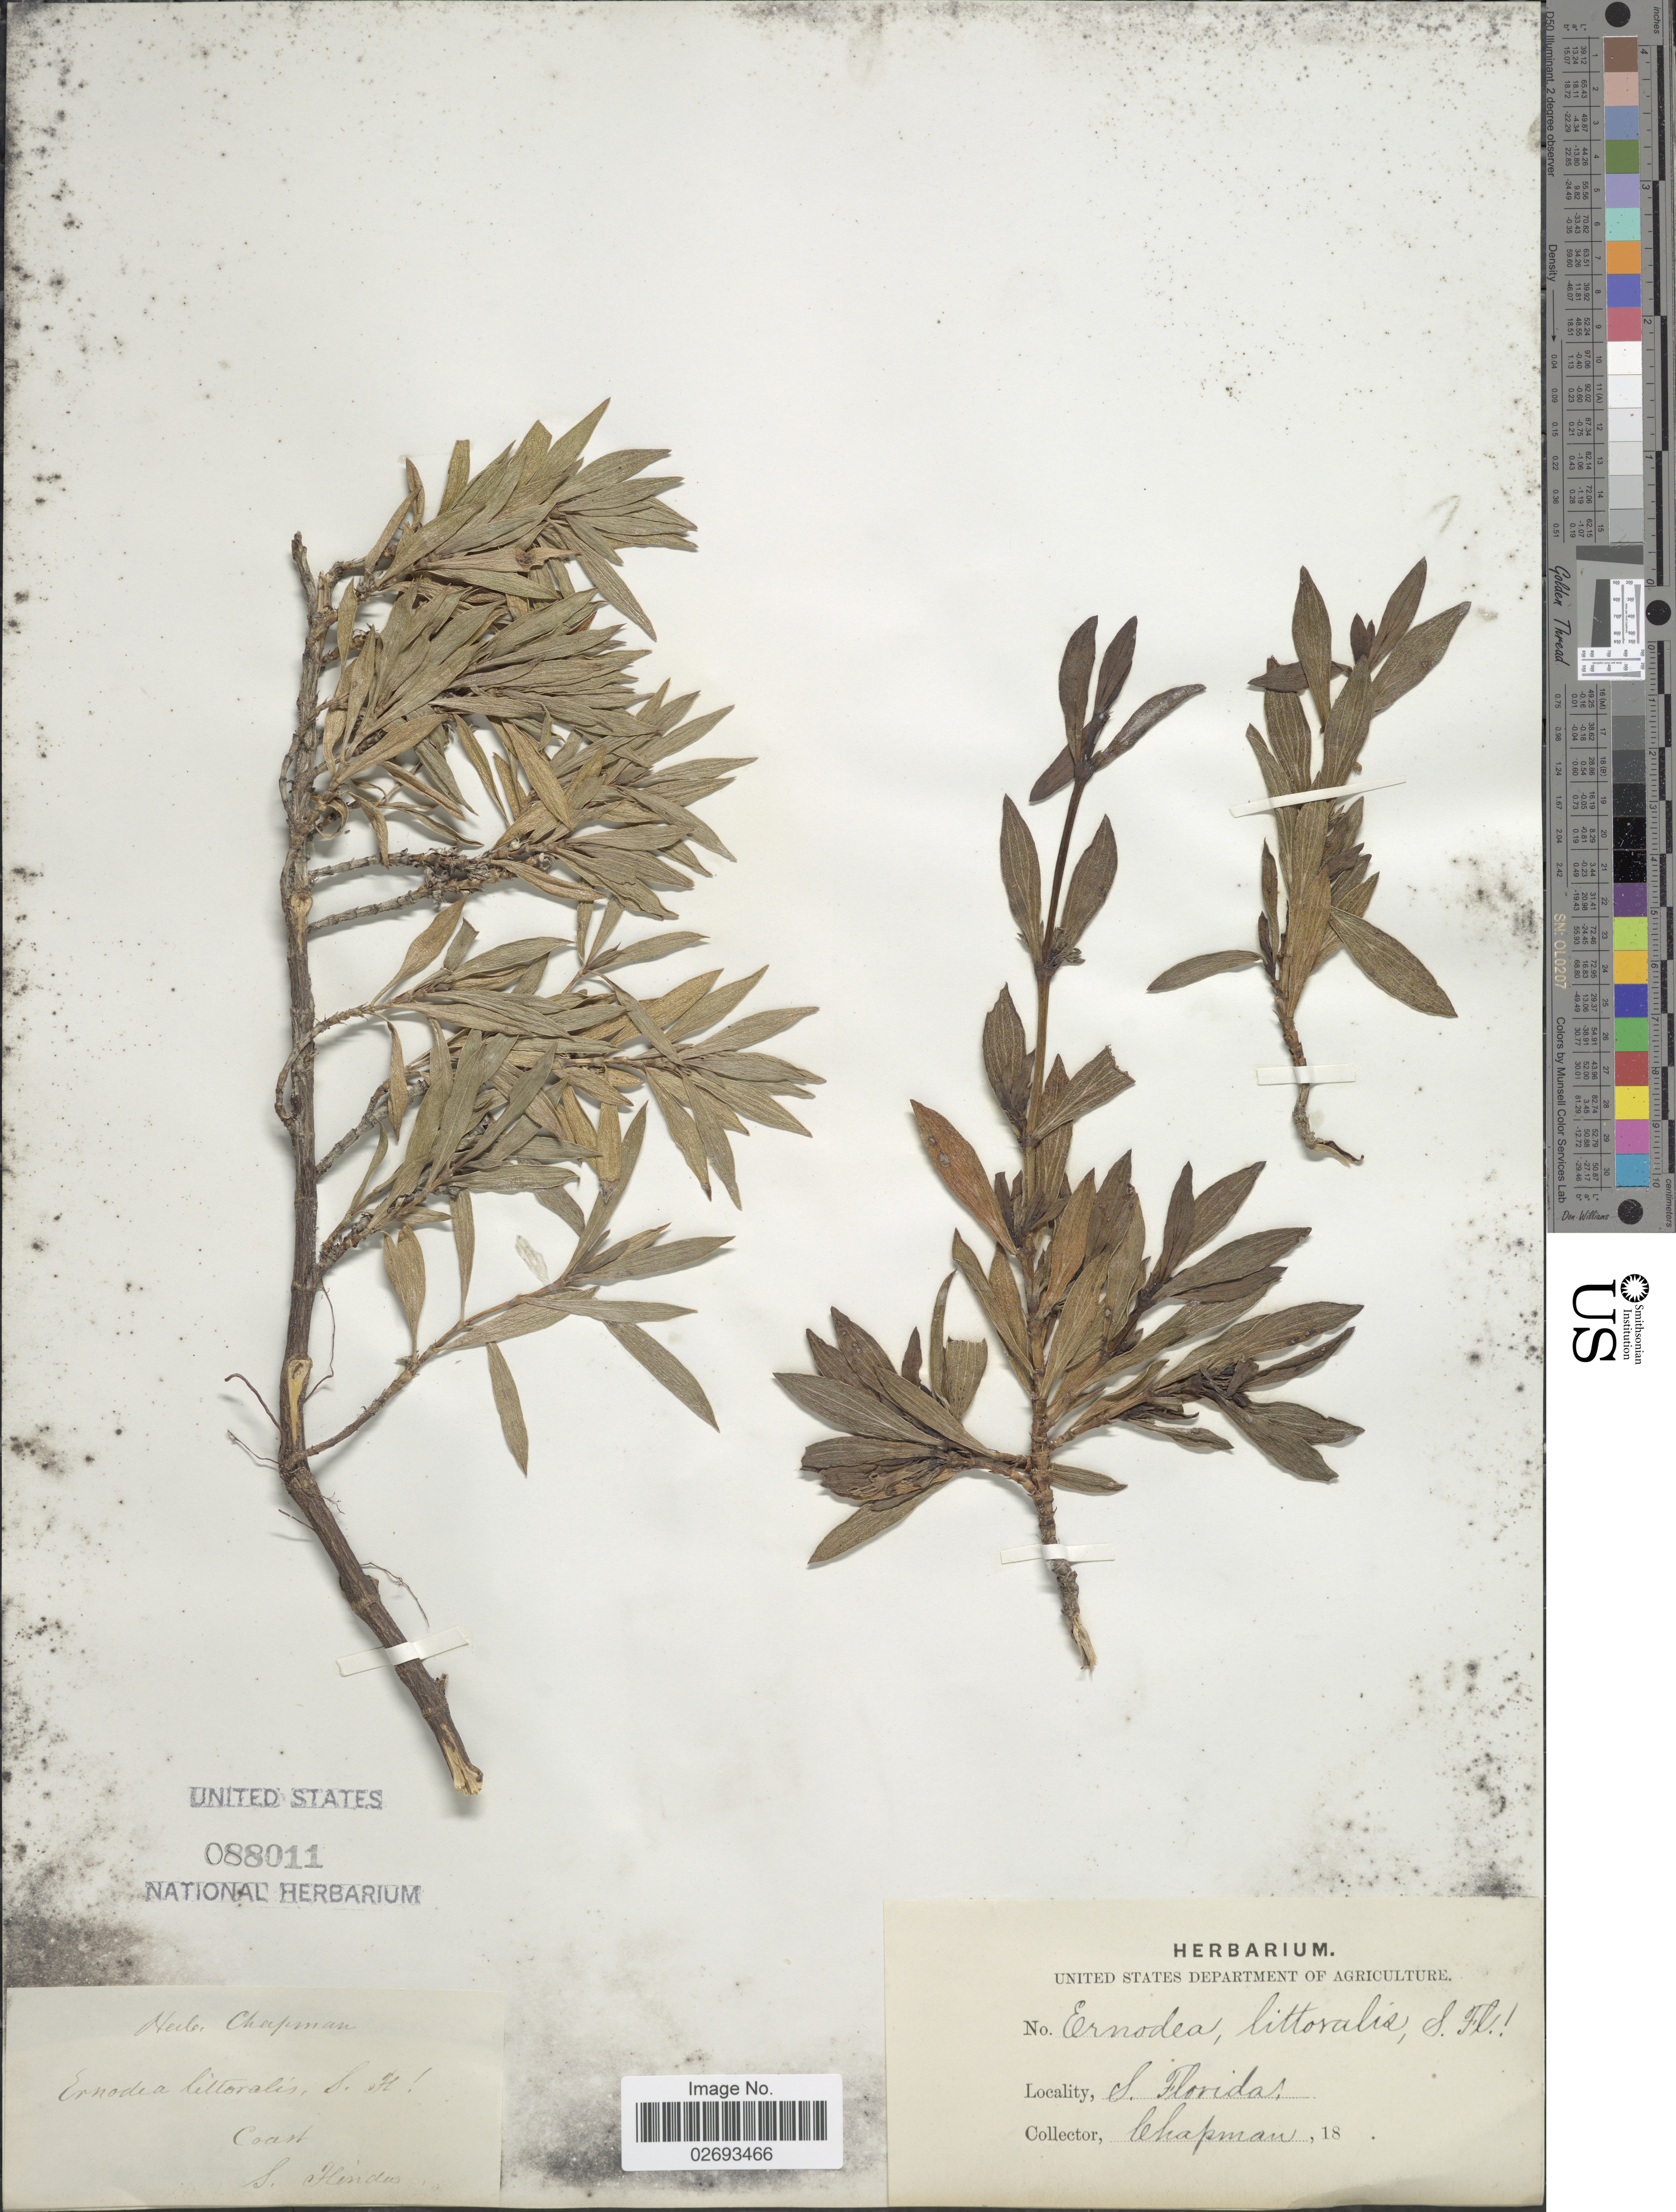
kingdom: Plantae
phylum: Tracheophyta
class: Magnoliopsida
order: Gentianales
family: Rubiaceae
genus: Ernodea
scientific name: Ernodea littoralis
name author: Sw.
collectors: A. Chapman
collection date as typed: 18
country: United States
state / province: Florida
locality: Coast, S. Florida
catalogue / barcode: US 88011